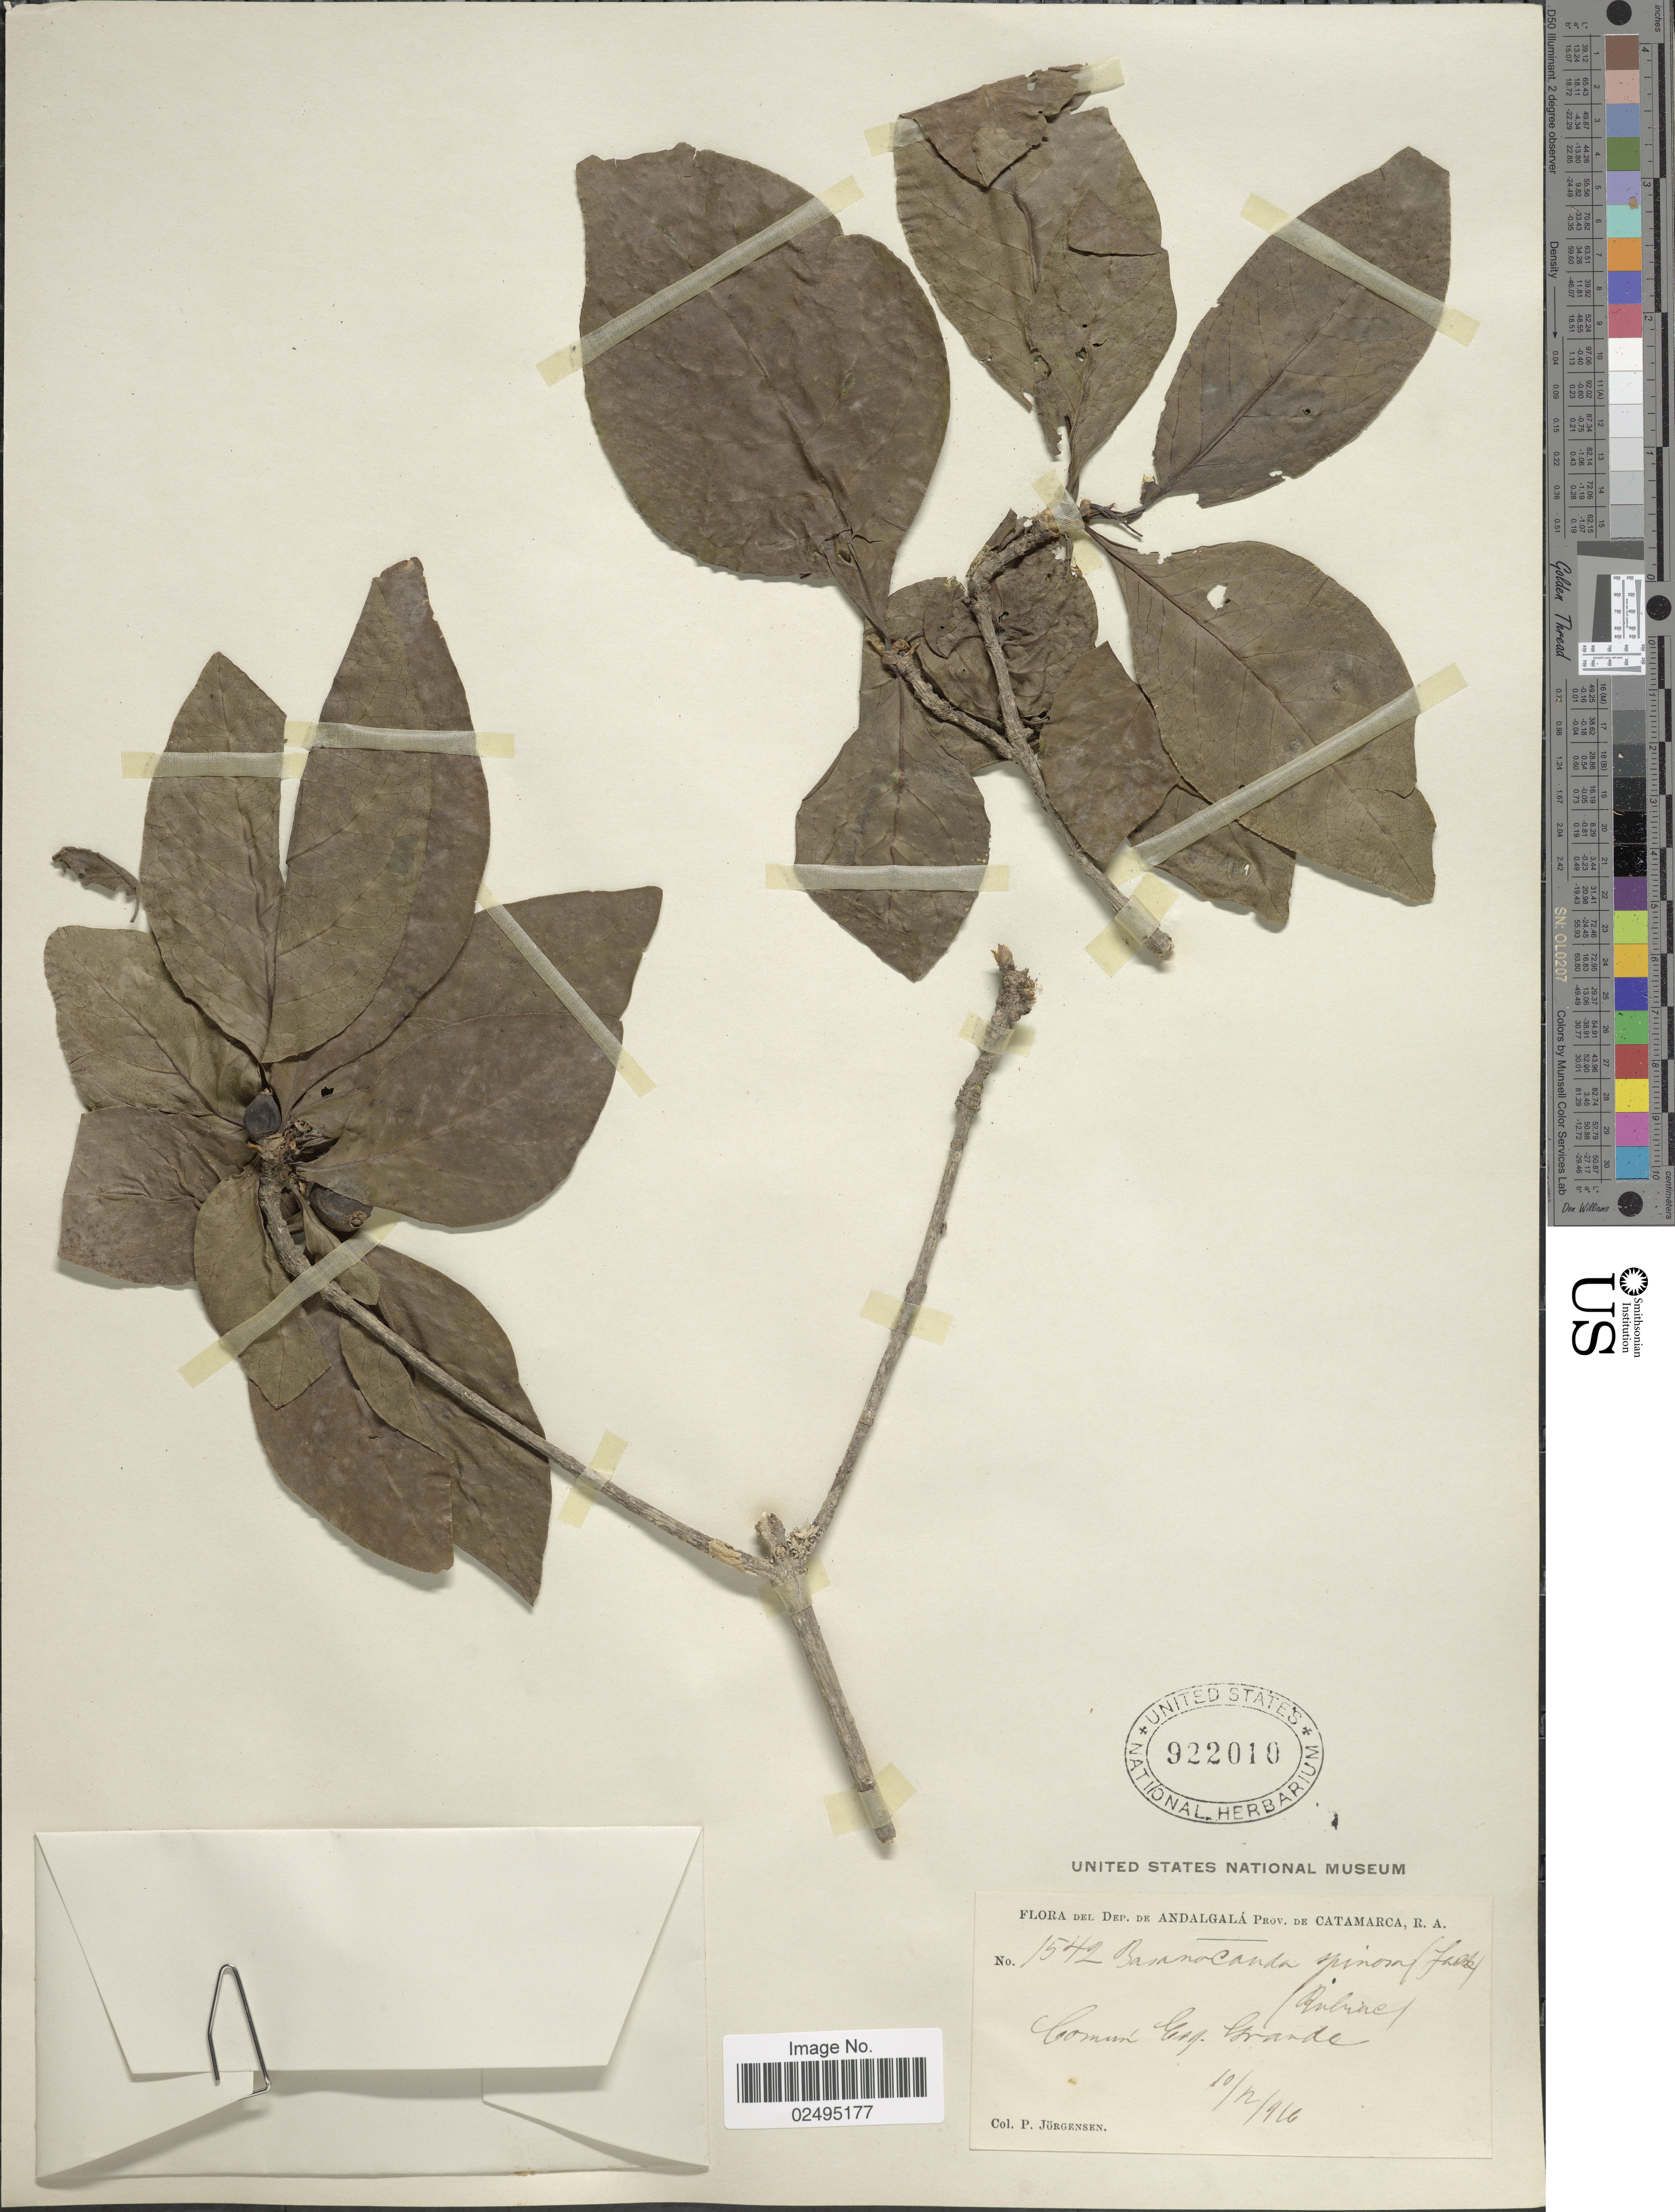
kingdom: Plantae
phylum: Tracheophyta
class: Magnoliopsida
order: Gentianales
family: Rubiaceae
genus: Randia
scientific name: Randia armata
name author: (Sw.) DC.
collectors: P. Jorgenson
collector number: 1542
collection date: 1916-12-10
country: Argentina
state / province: Catamarca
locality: Dep. de Andalgala, Comun Eng Grande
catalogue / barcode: US 922010